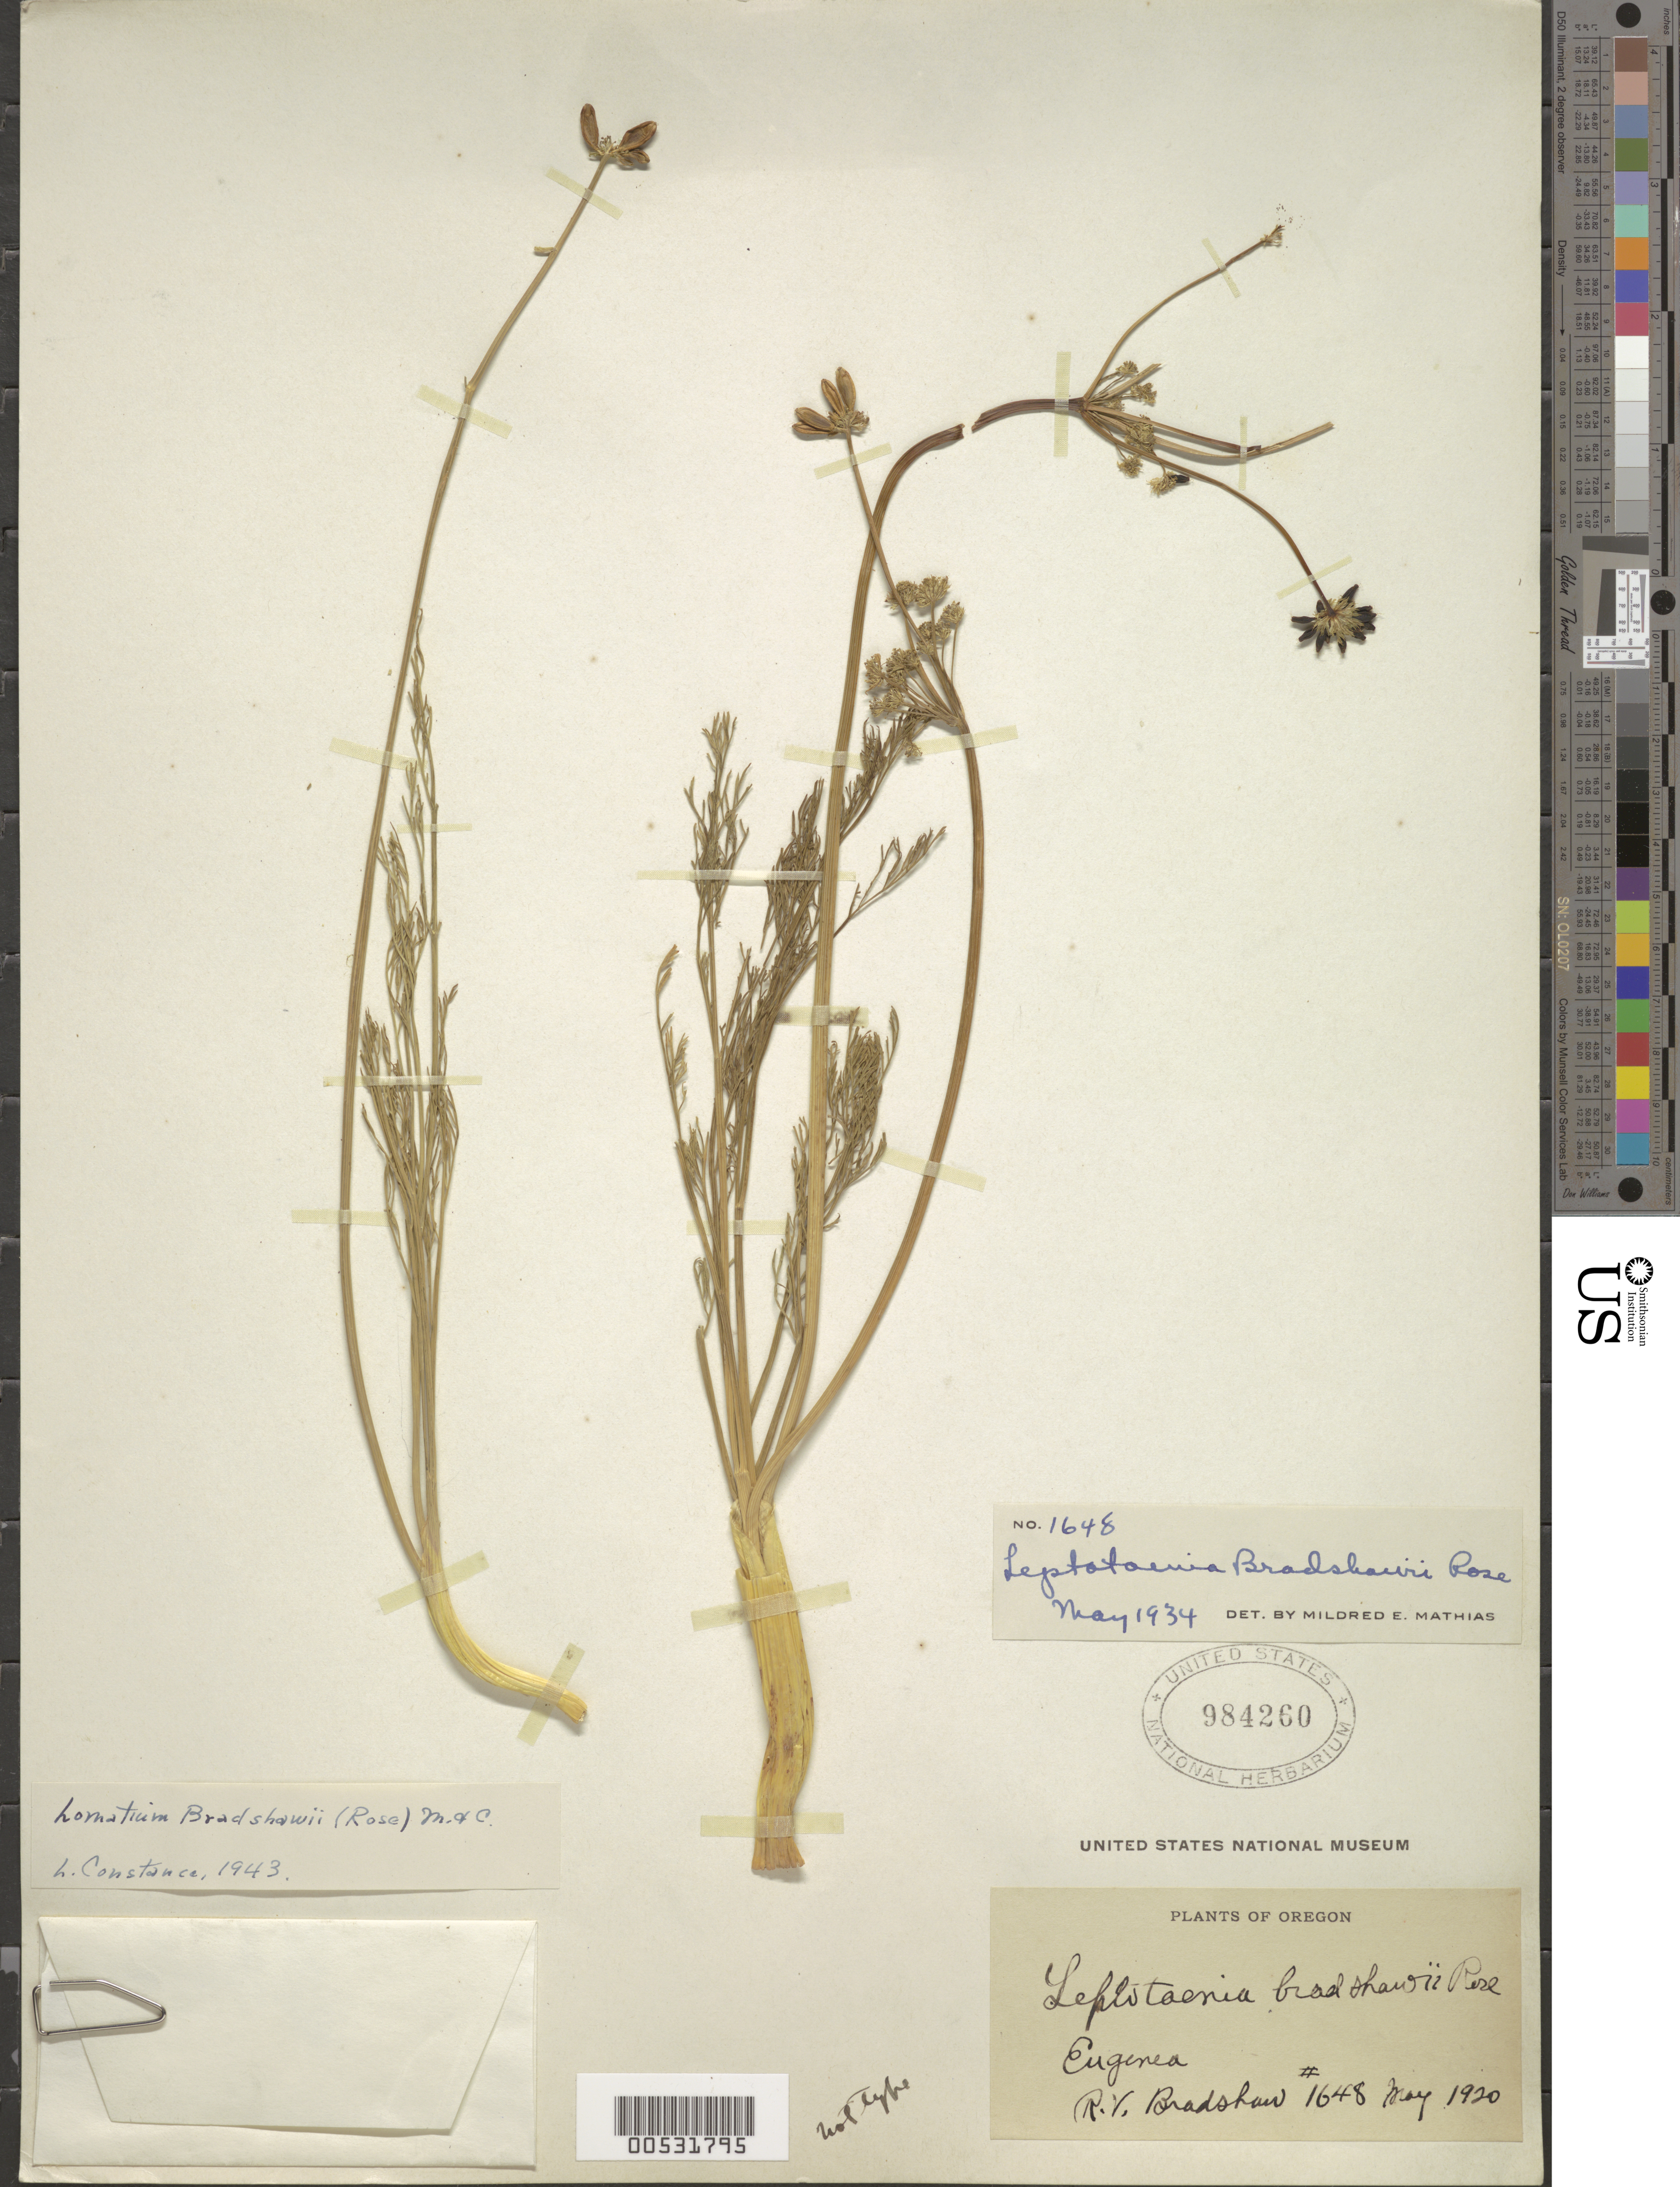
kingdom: Plantae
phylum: Tracheophyta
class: Magnoliopsida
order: Apiales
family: Apiaceae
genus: Lomatium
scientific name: Lomatium bradshawii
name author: (Rose) Math. & Const.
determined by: Constance, L., (UC), University of California Berkeley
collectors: R. Bradshaw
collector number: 1648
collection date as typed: May 1920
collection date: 1920-05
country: United States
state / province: Oregon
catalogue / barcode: US 984260